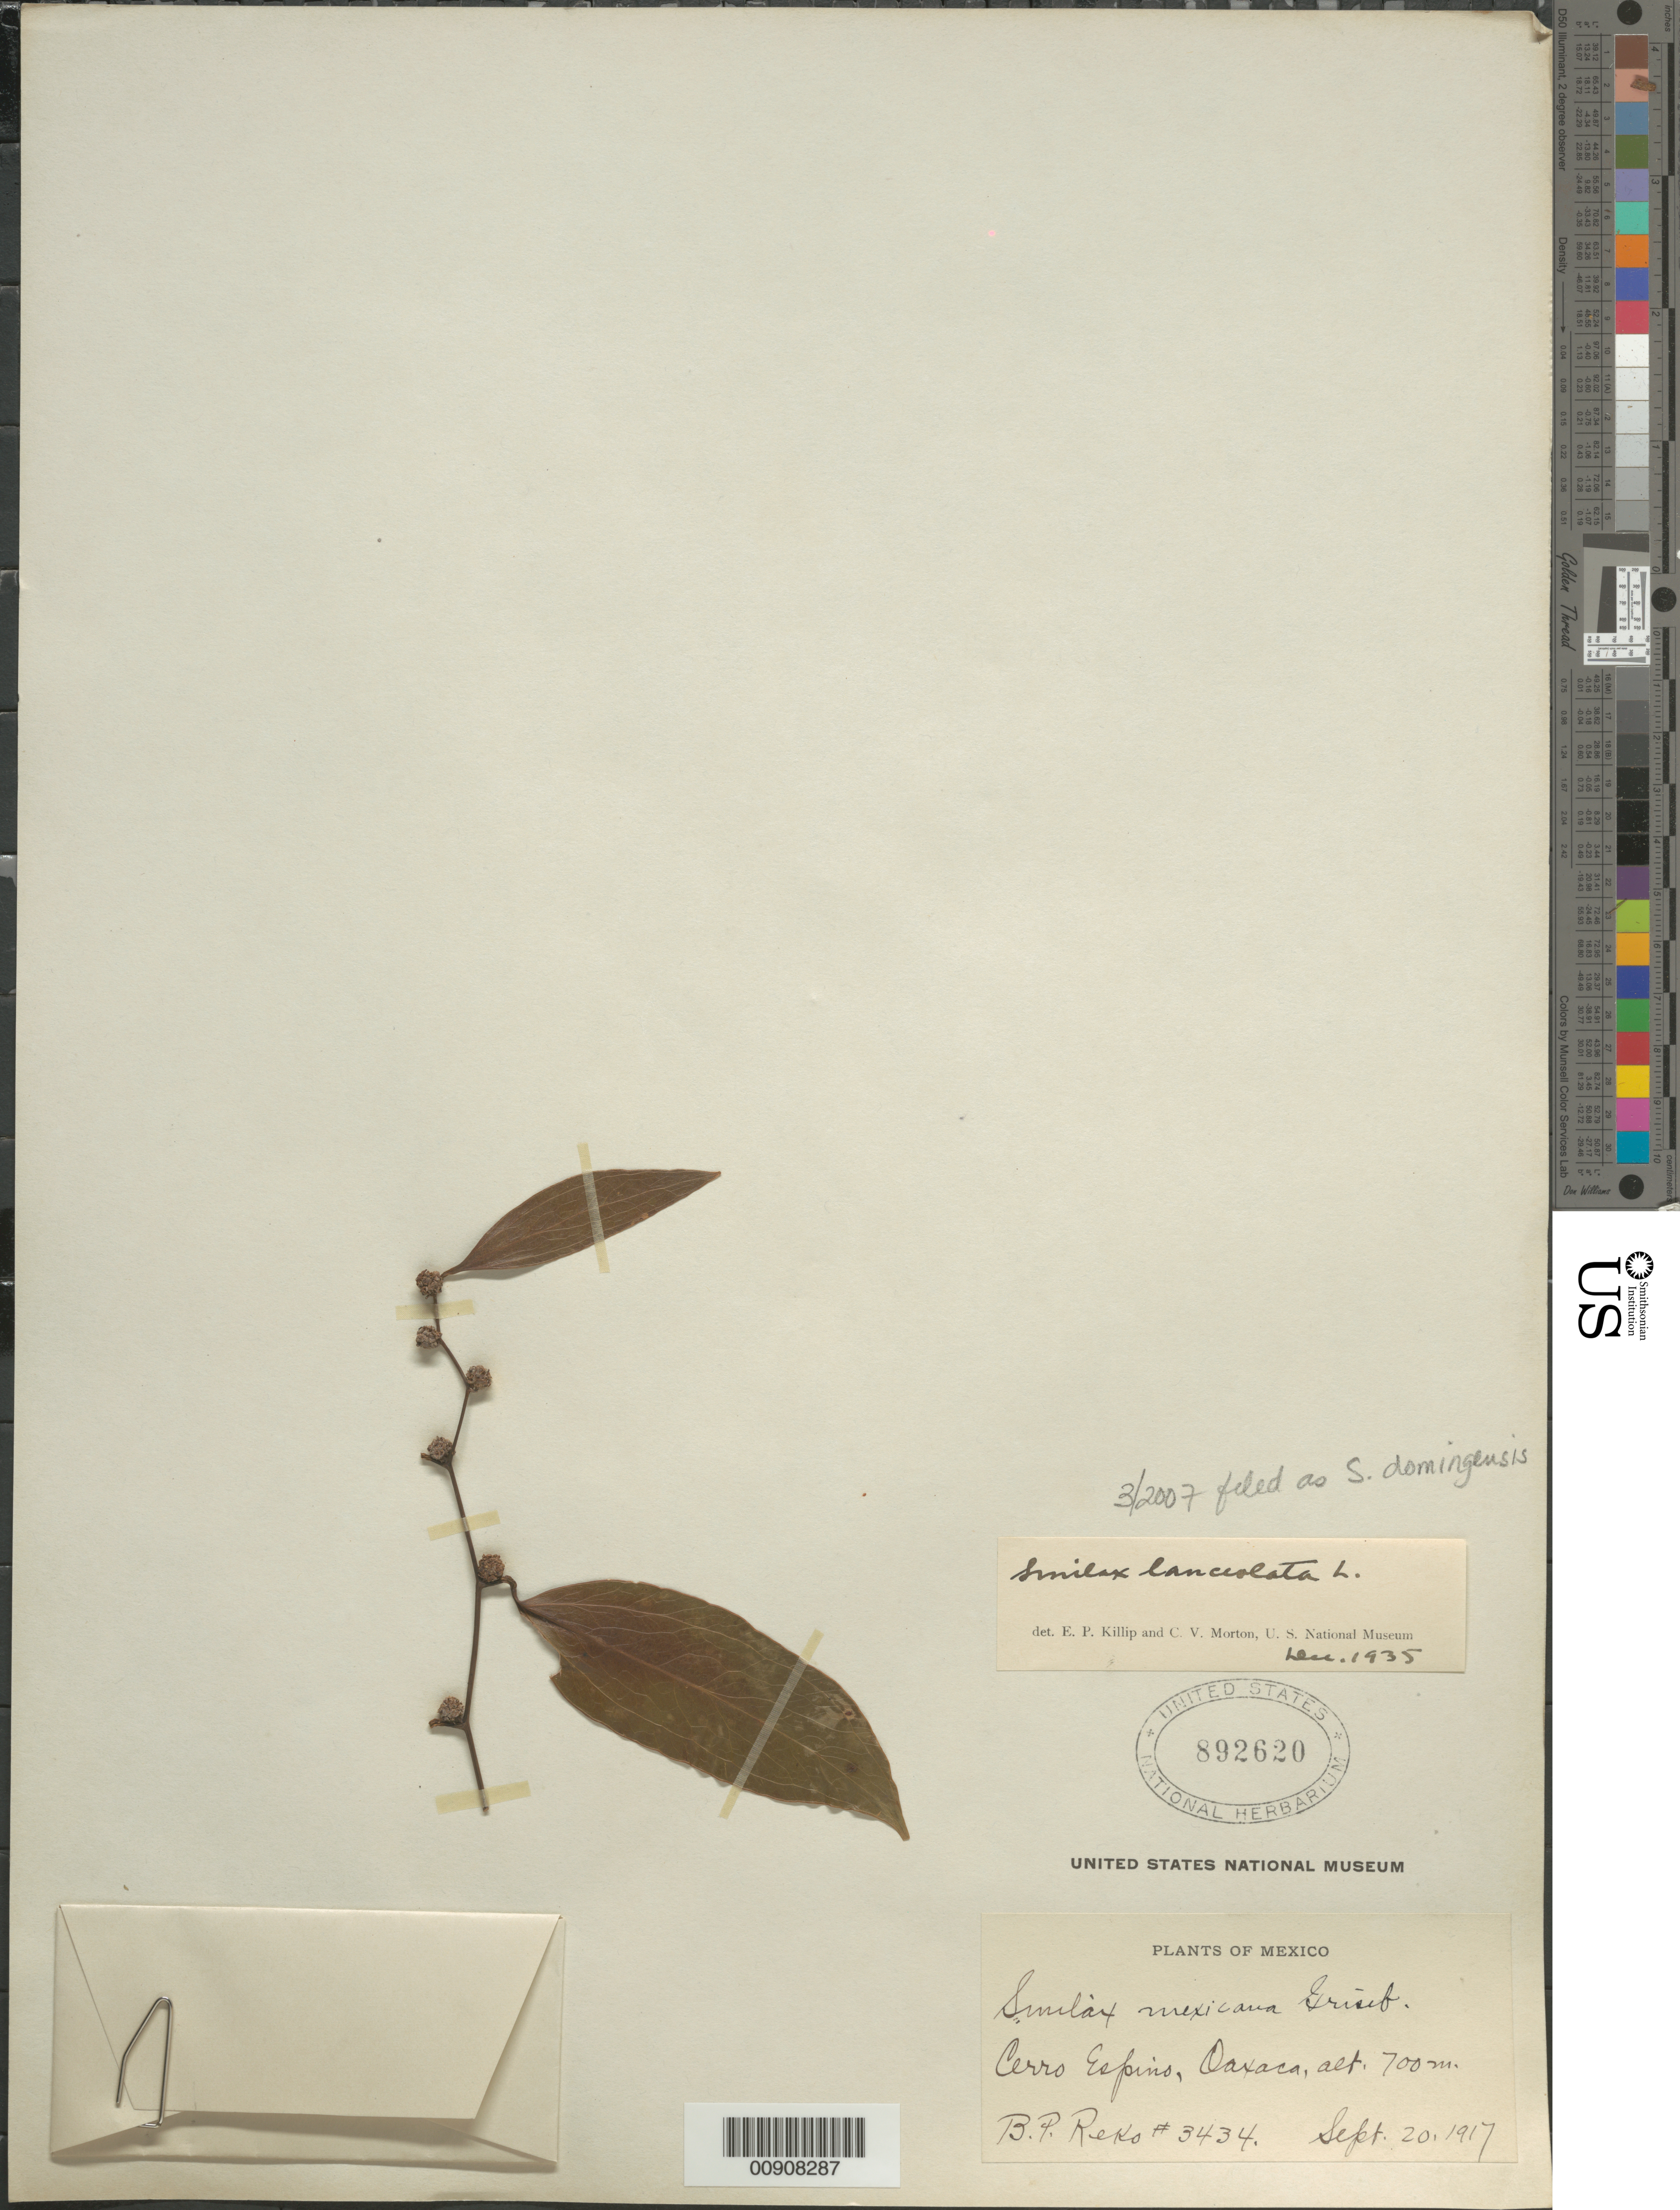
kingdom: Plantae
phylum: Tracheophyta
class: Liliopsida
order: Liliales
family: Smilacaceae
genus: Smilax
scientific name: Smilax domingensis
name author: Willd.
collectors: B. P. Reko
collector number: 3434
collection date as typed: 20 Sep 1917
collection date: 1917-09-20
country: Mexico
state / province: Oaxaca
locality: Cerro Espino, Oaxaca.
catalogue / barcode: US 892620